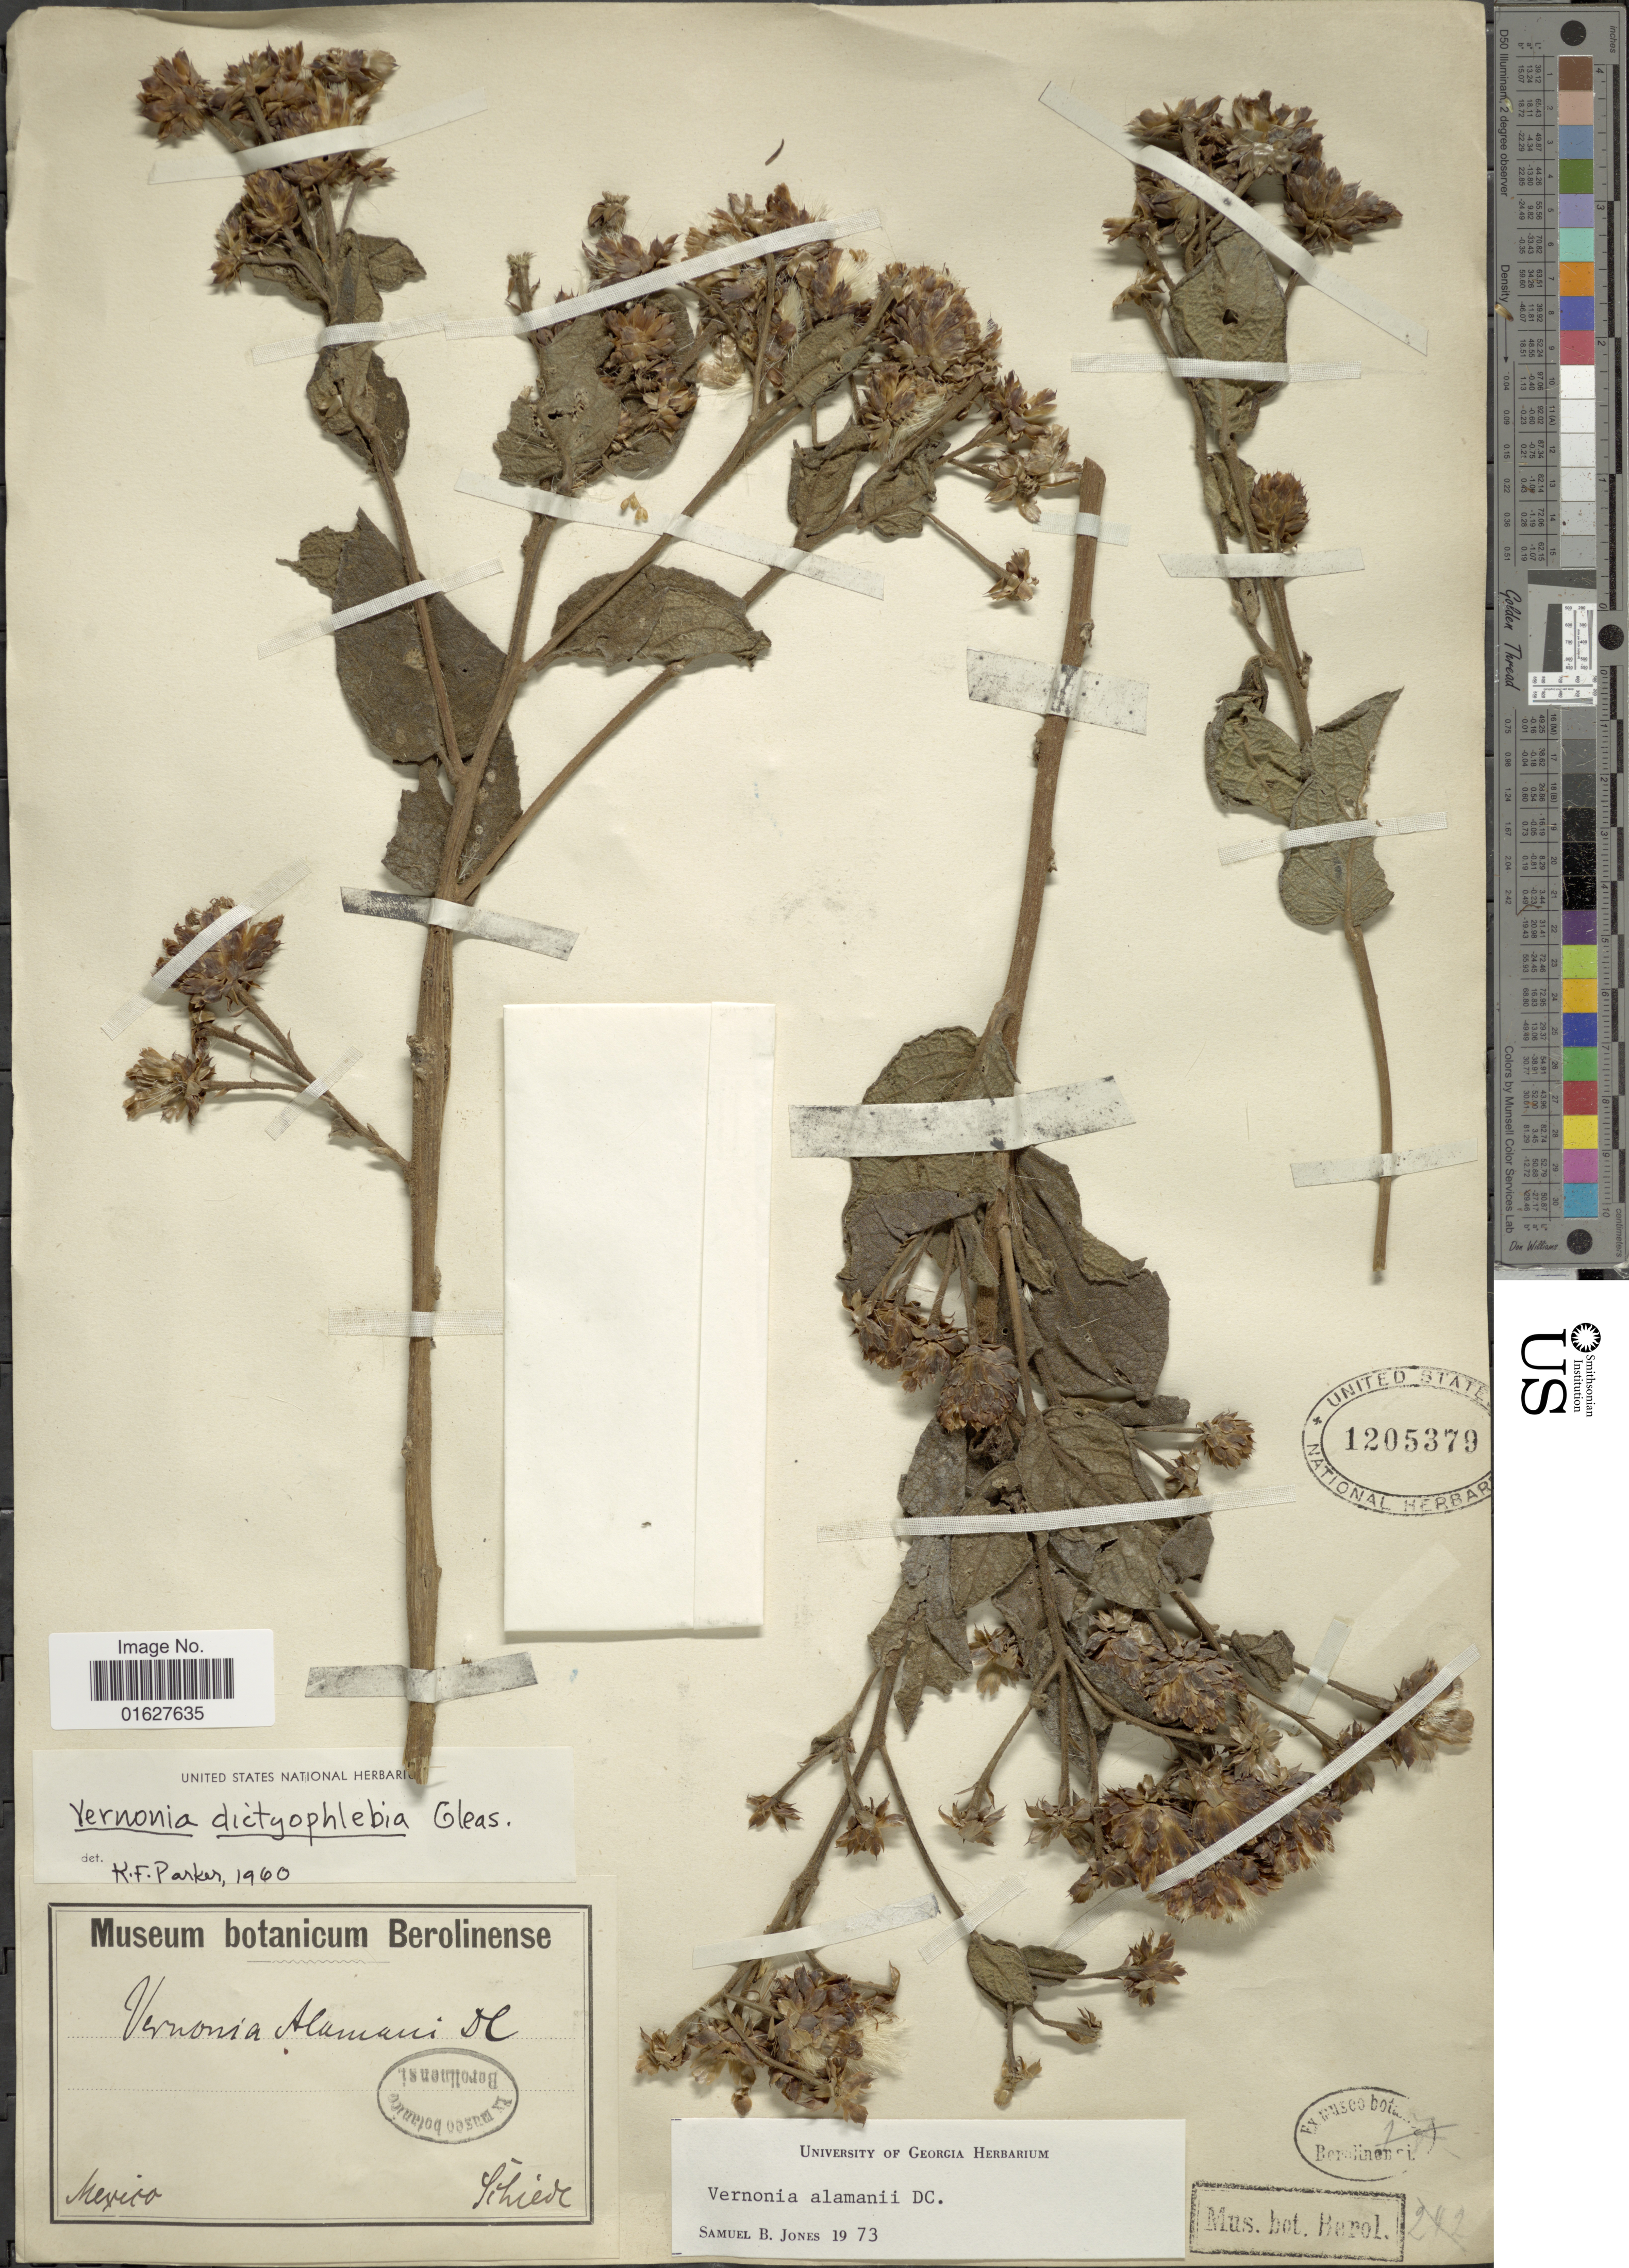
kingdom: Plantae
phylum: Tracheophyta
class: Magnoliopsida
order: Asterales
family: Asteraceae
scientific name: Vickianthus alamanii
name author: (DC.) H. Rob.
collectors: S. B. Jones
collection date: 1973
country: Mexico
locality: México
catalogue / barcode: US 1205379